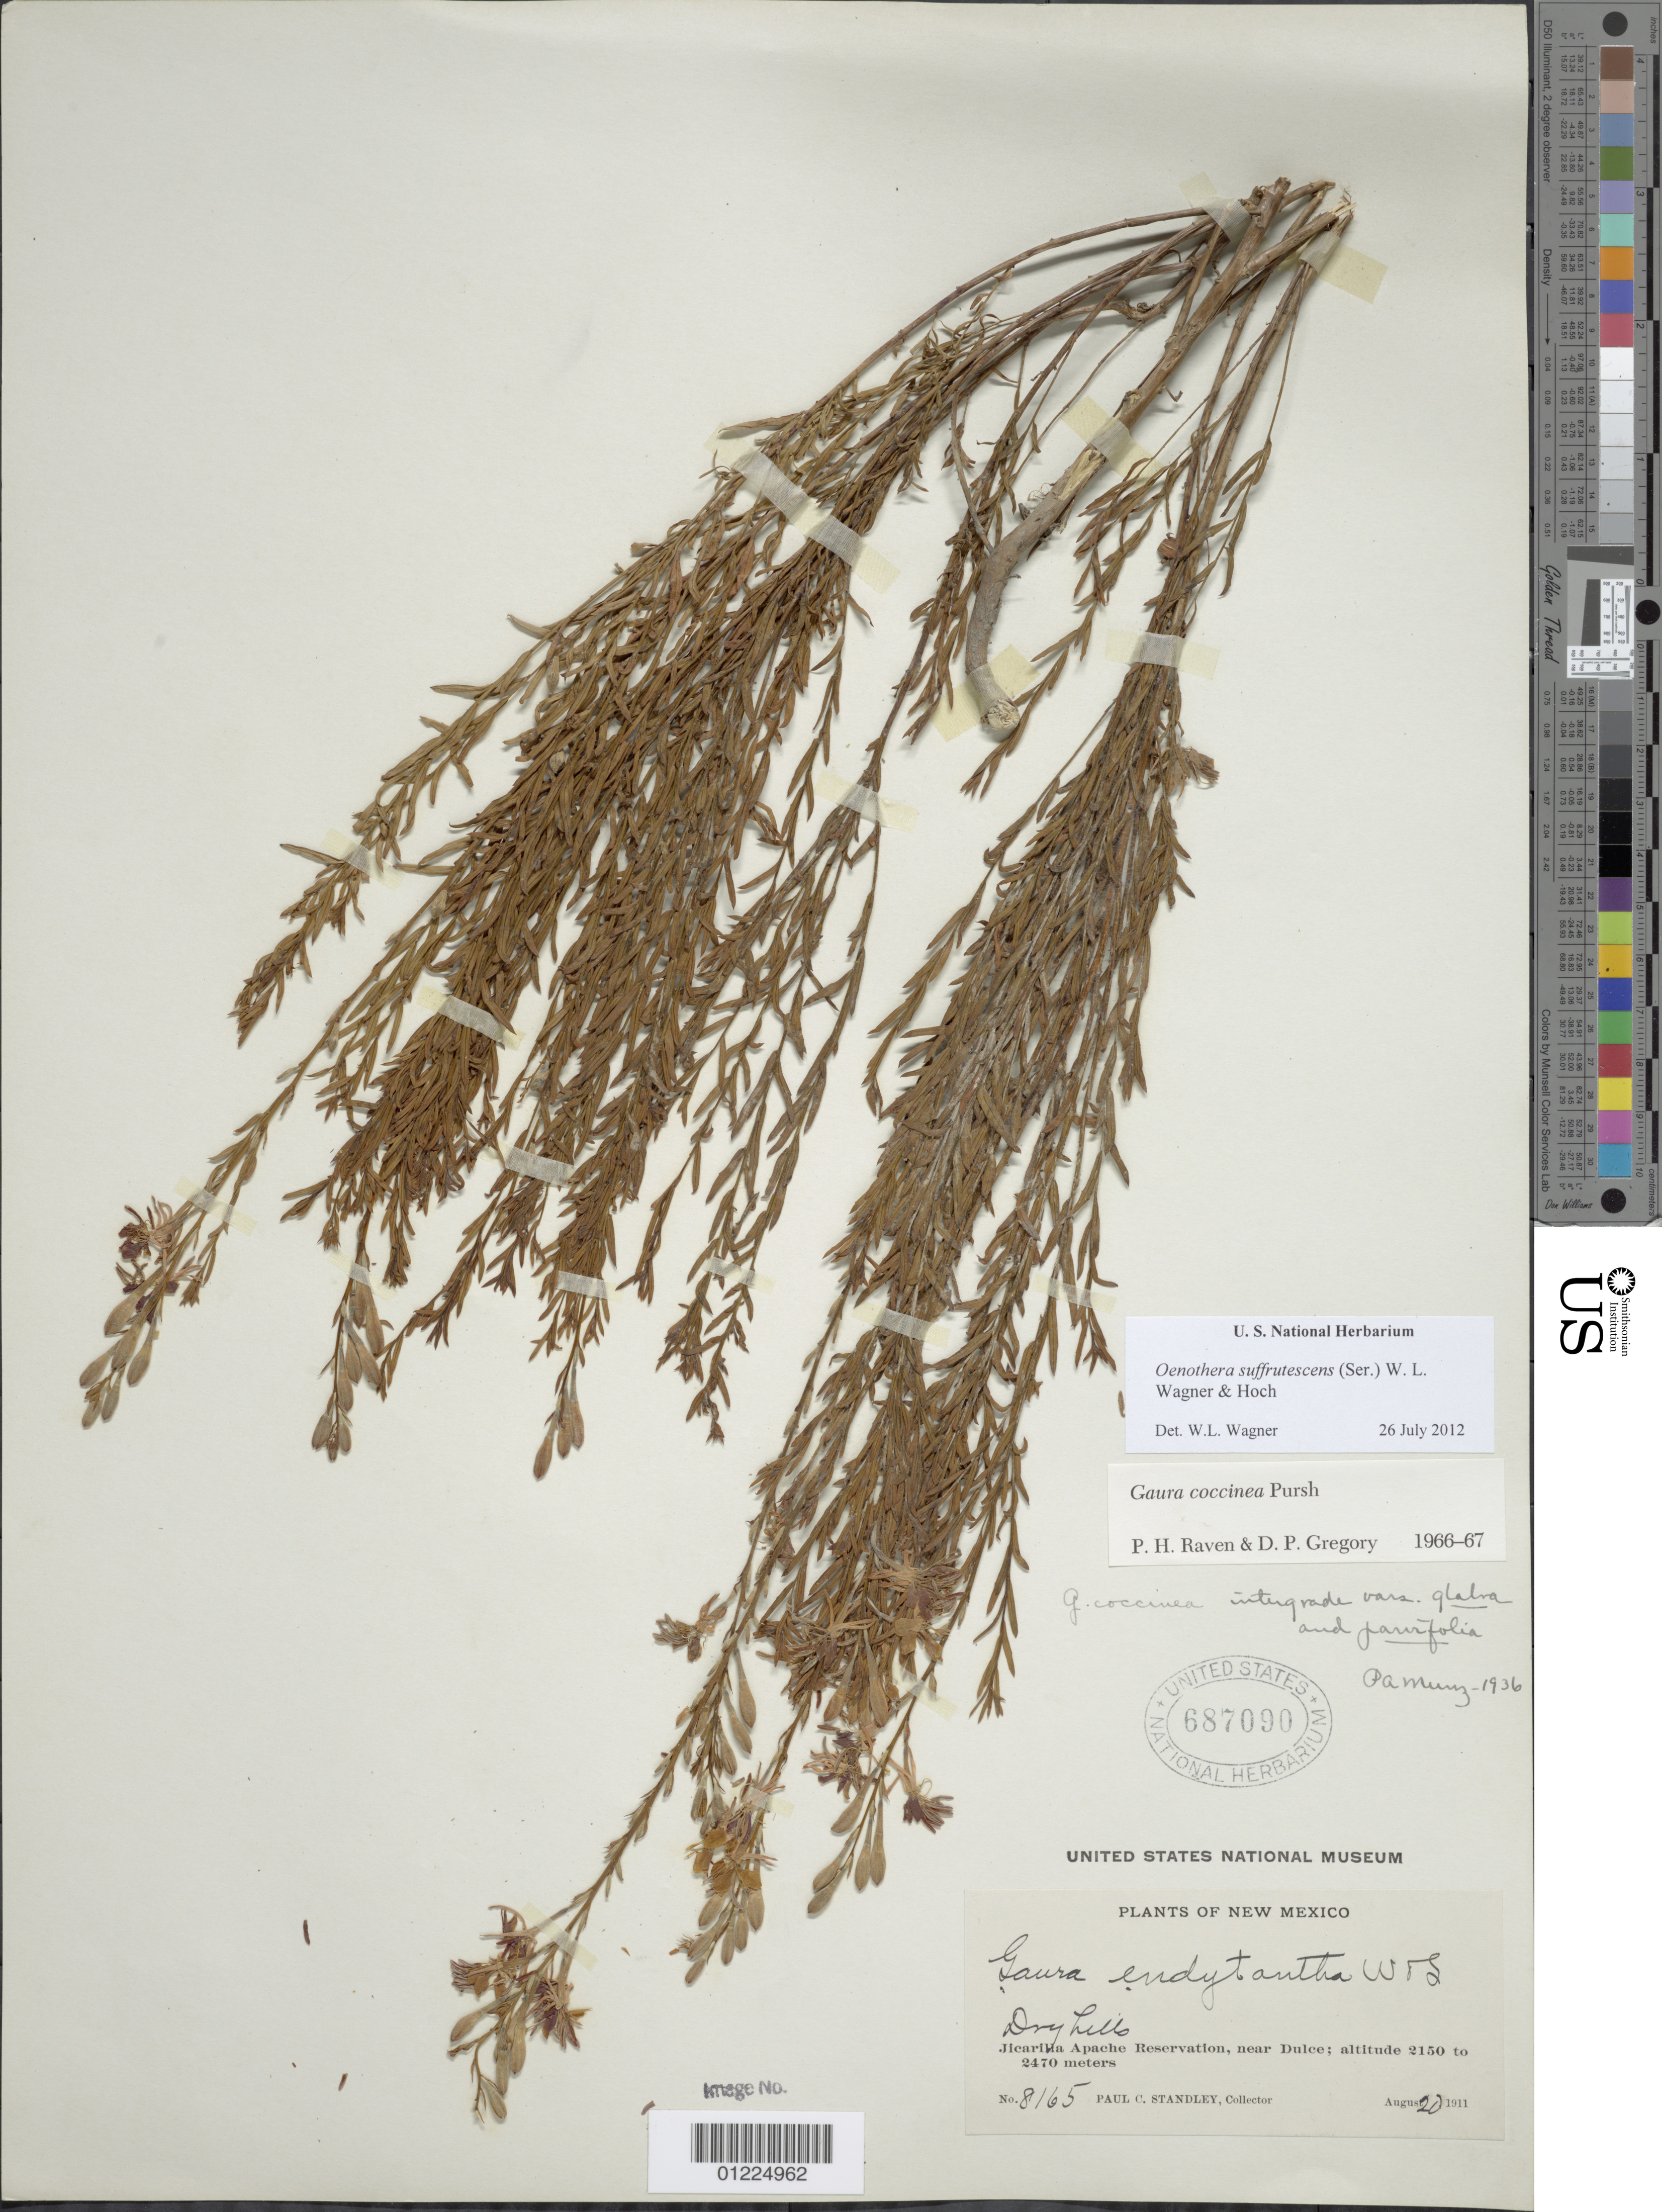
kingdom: Plantae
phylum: Tracheophyta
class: Magnoliopsida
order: Myrtales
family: Onagraceae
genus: Oenothera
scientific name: Oenothera suffrutescens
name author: (Ser.) W.L. Wagner & Hoch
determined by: Wagner, W. L., (BOT), Smithsonian Institution - National Museum of Natural History (UNITED STATES)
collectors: P. C. Standley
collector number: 8165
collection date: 1911-08-20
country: United States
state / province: New Mexico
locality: Jicarilla Apache Reservation, near Dulce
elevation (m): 2150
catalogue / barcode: US 687090